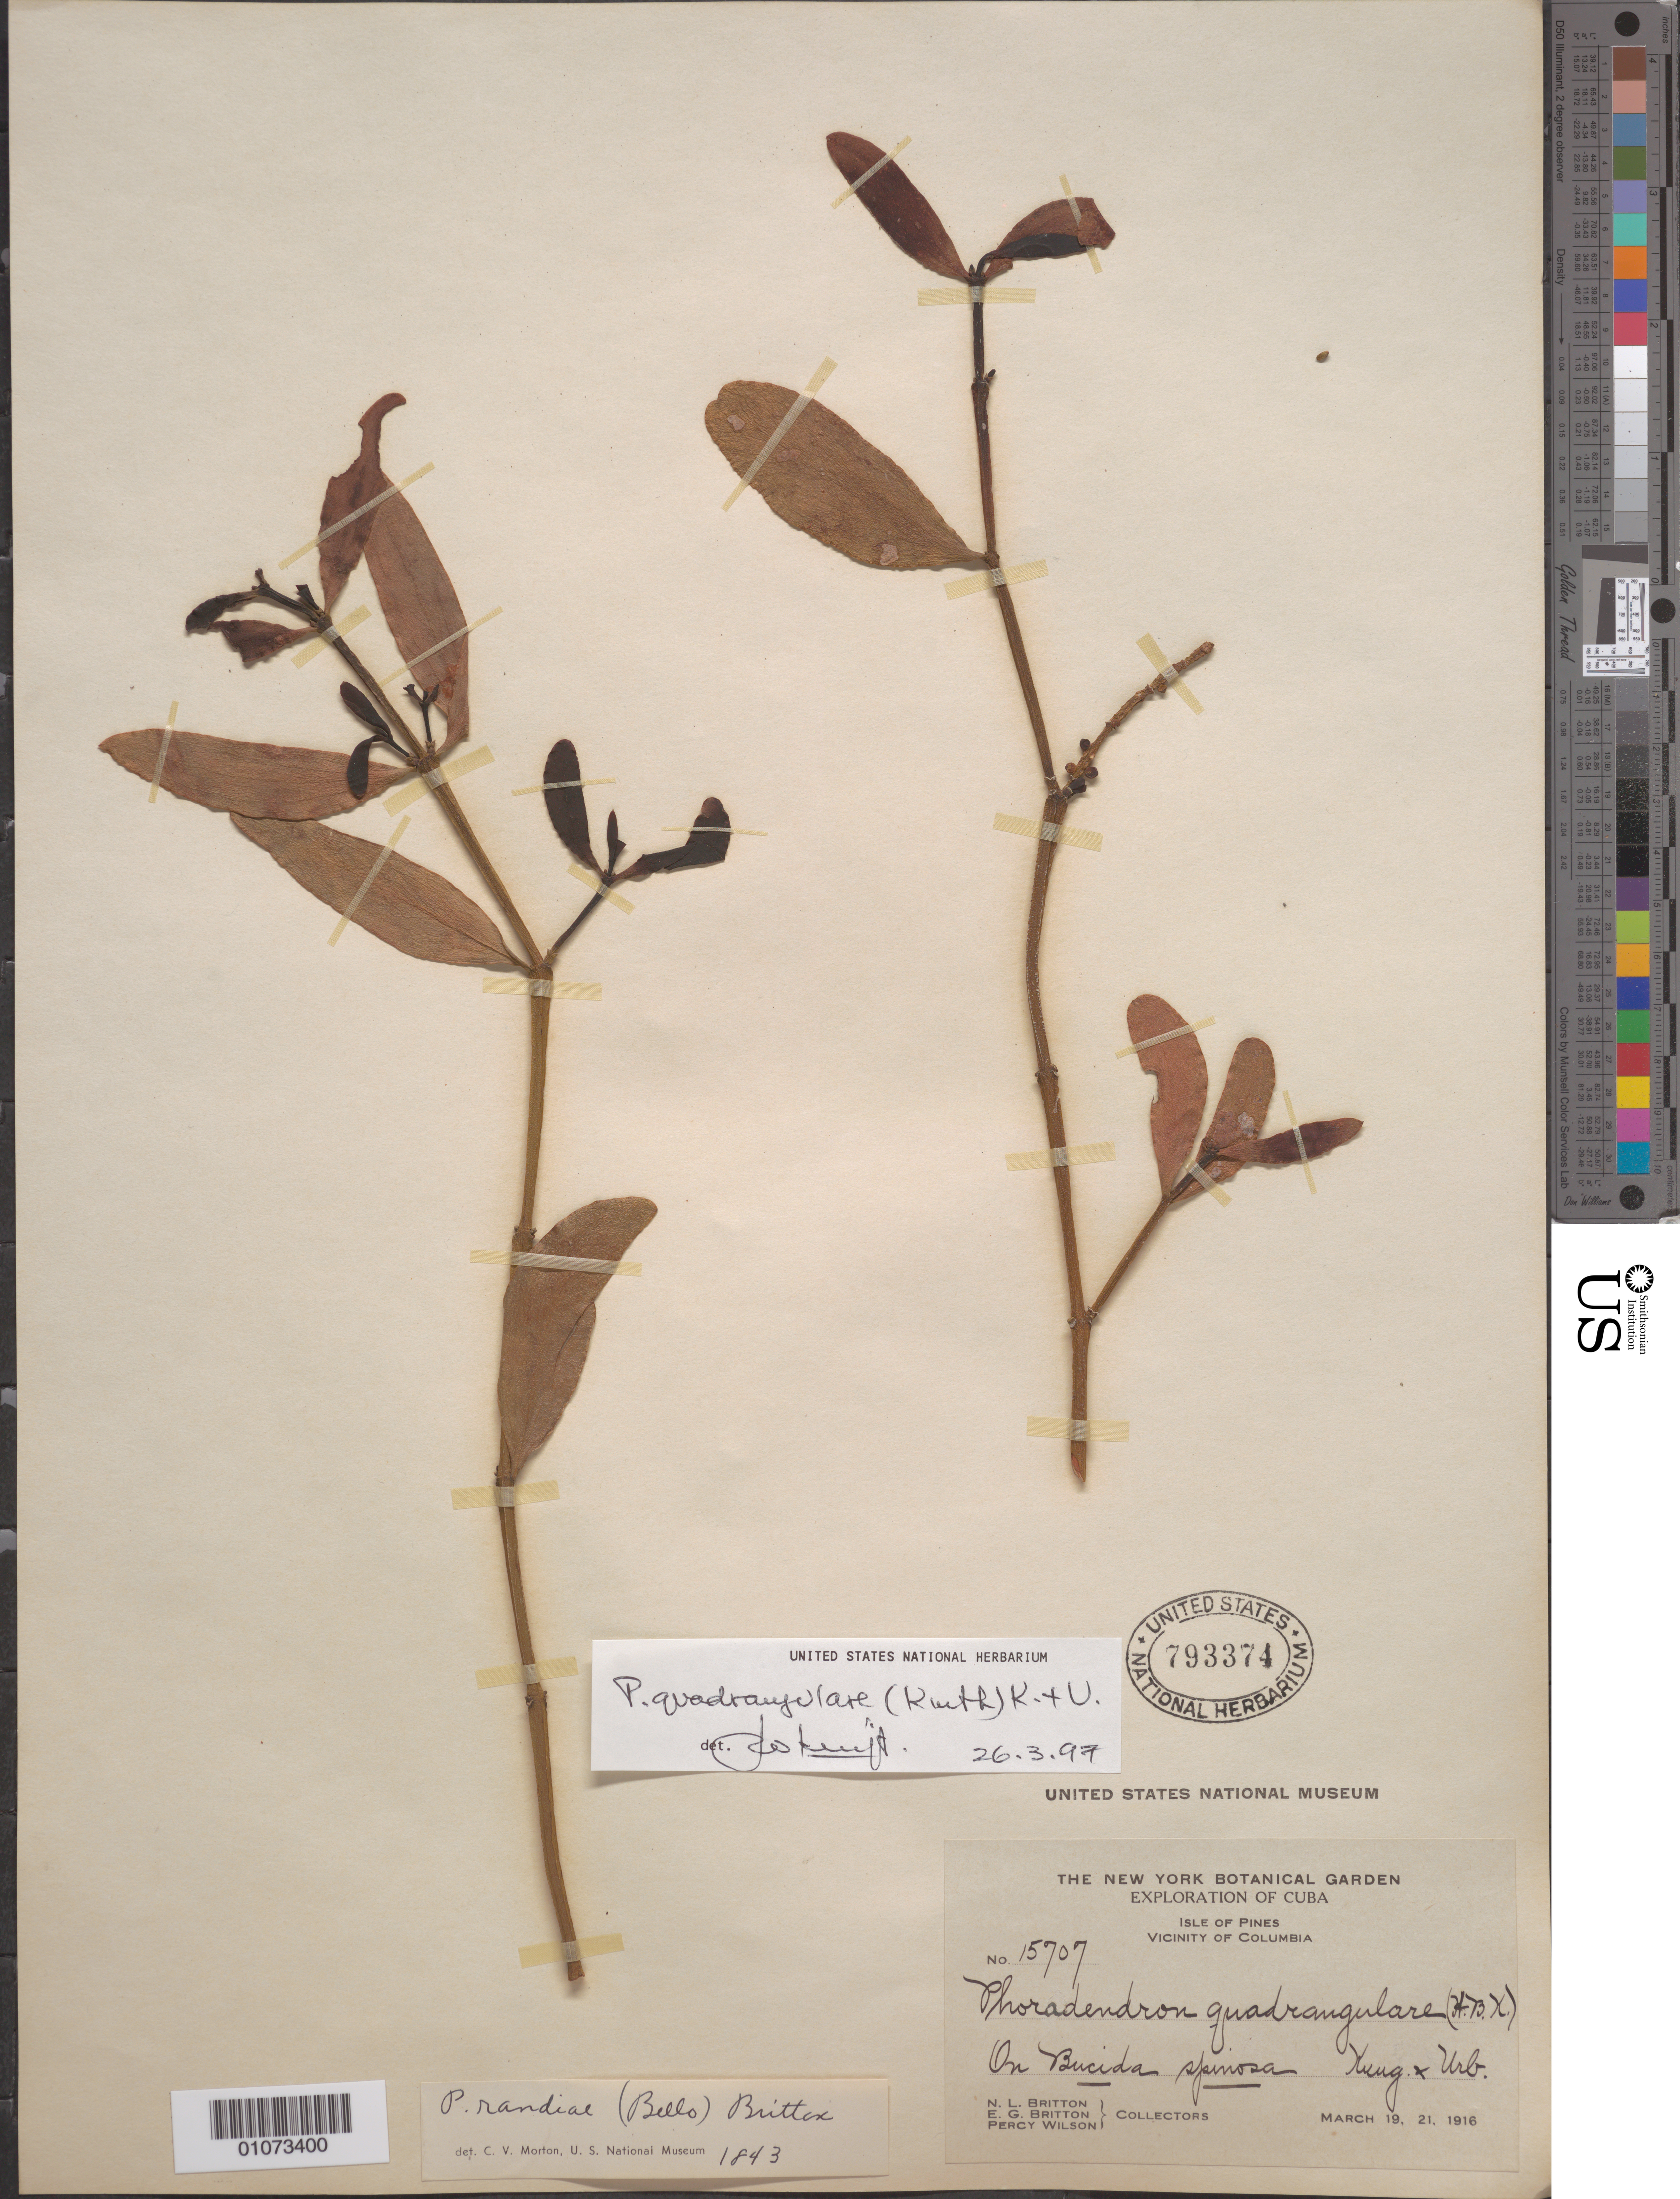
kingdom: Plantae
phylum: Tracheophyta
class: Magnoliopsida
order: Santalales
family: Viscaceae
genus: Phoradendron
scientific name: Phoradendron quadrangulare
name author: (Kunth) Griseb.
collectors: N. Britton, E. G. Britton & P. Wilson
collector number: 15707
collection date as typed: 19 Mar 1916 and 21 Mar 1916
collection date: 1916-03-19,1916-03-21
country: Cuba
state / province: Isla de La Juventud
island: Isla de la Juventud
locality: Isle of Pines, Vicinity of Colombia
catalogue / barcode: US 793374